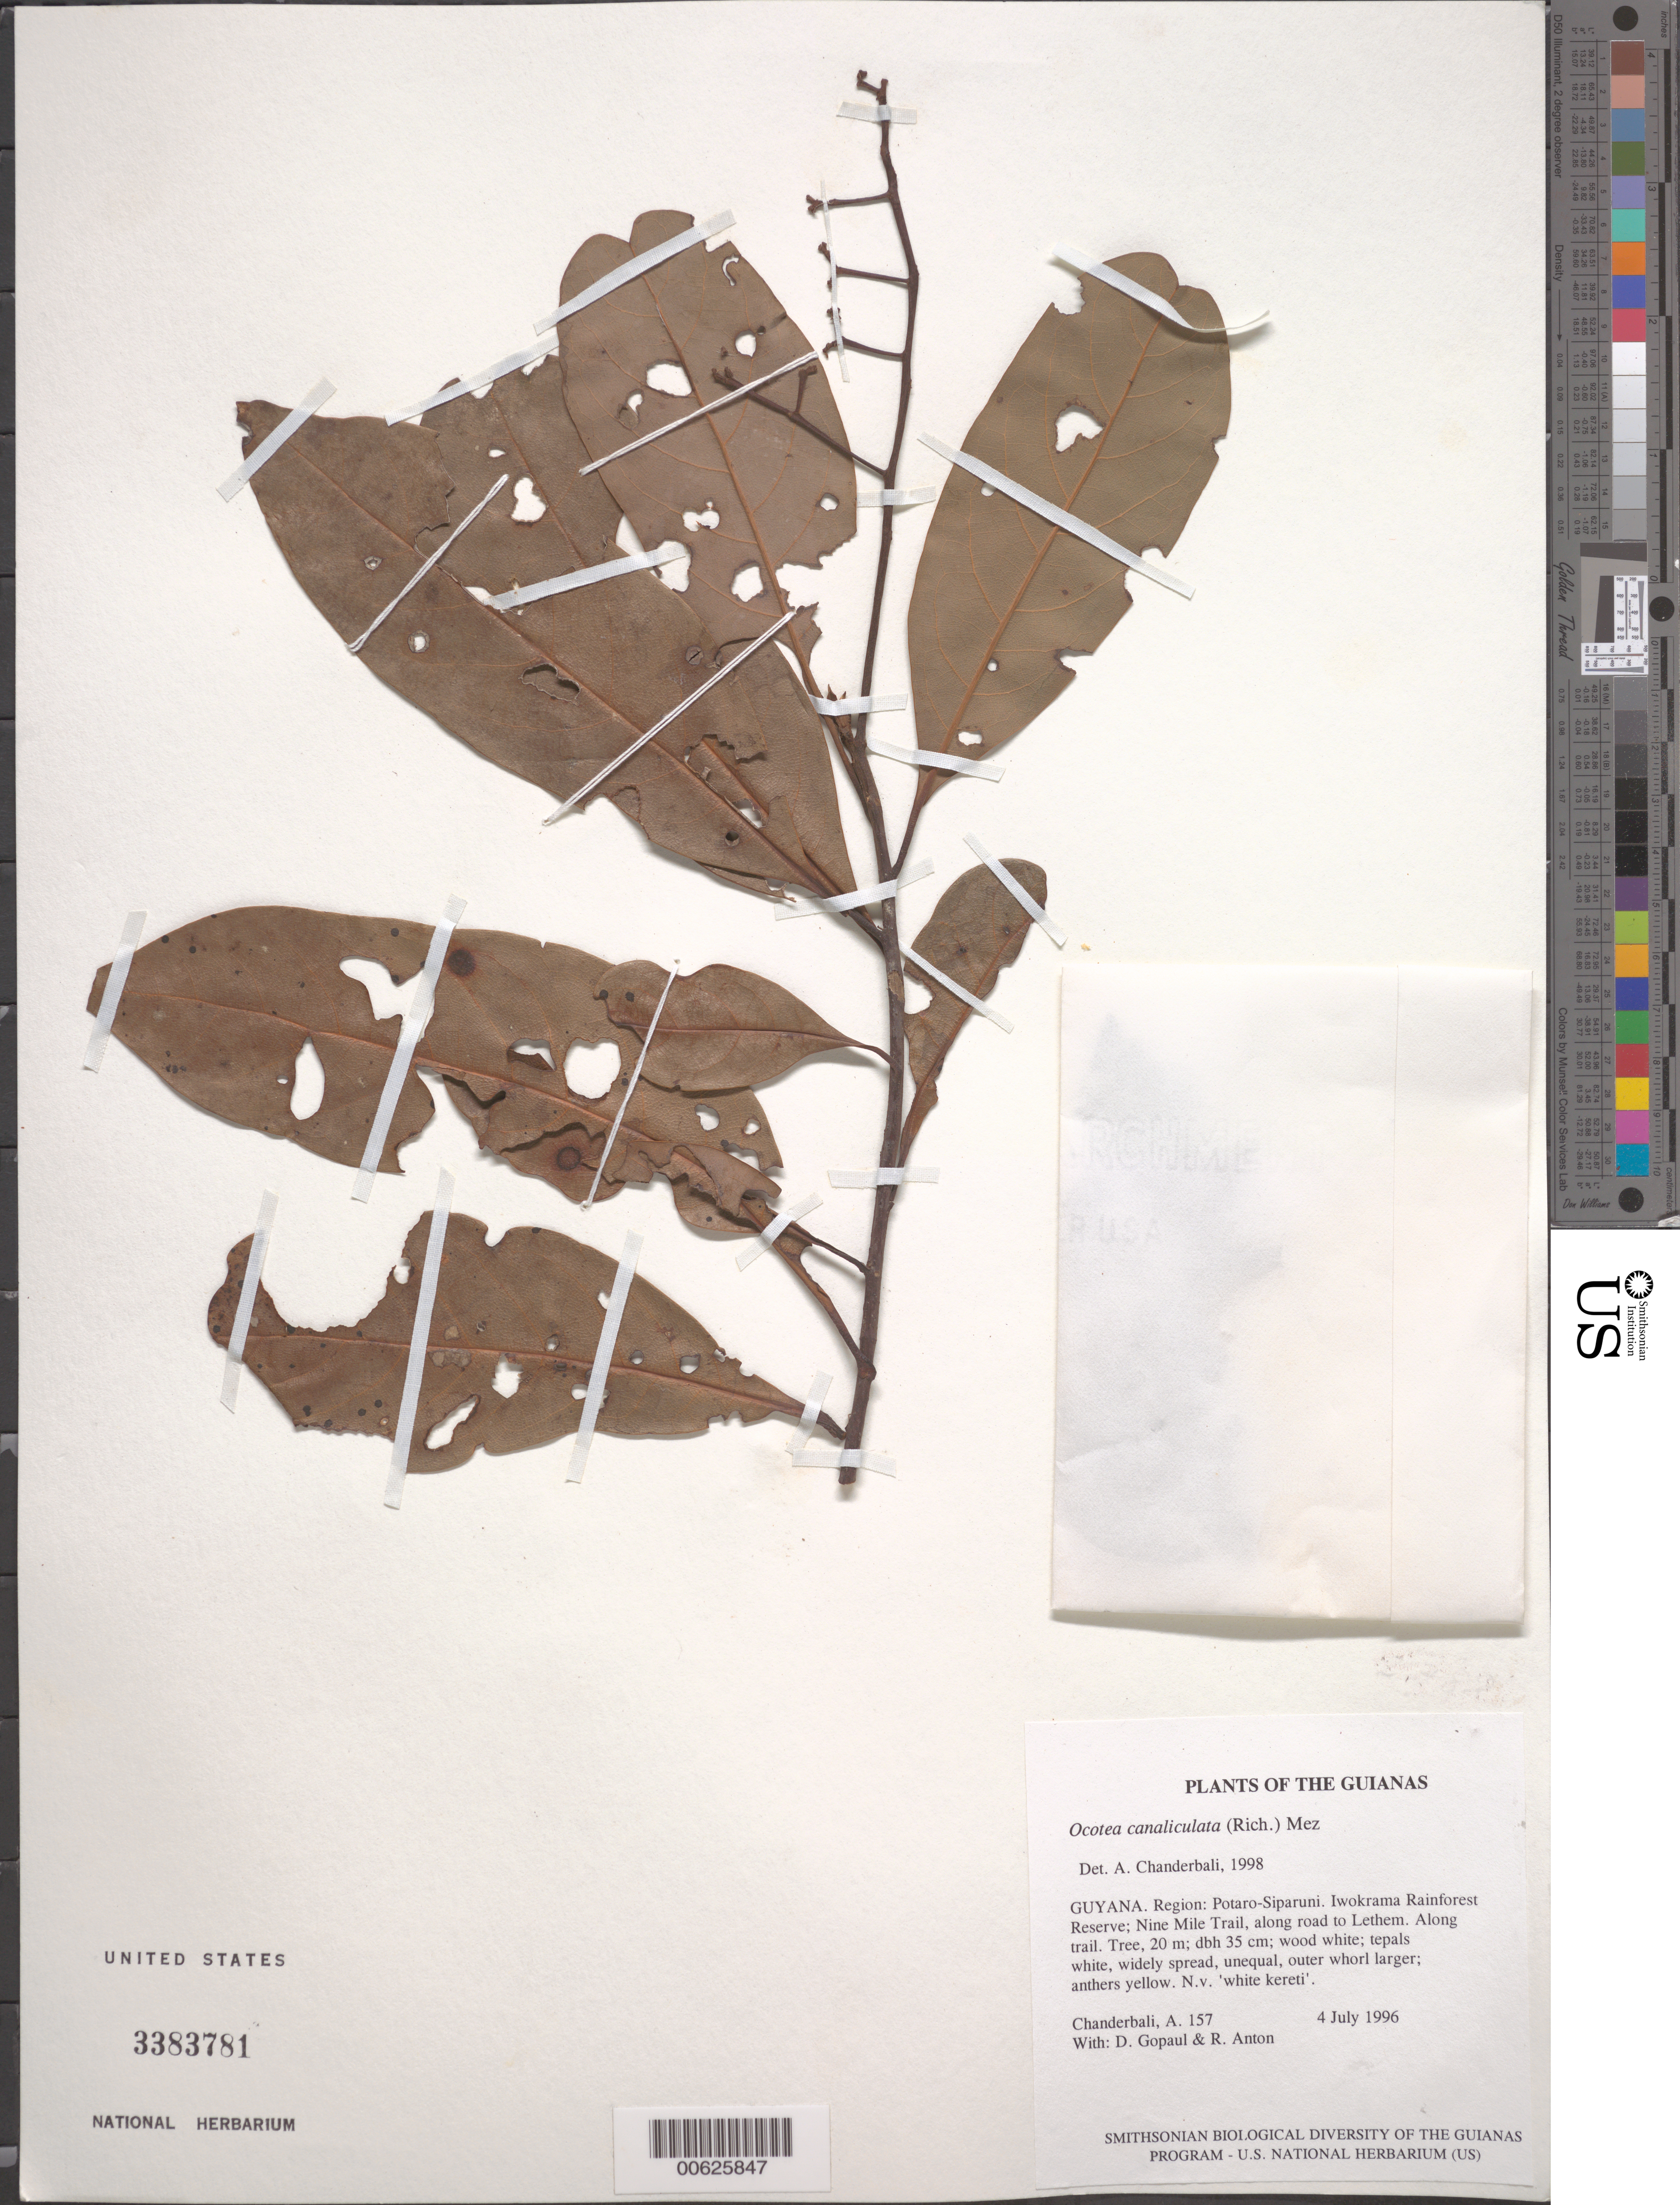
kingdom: Plantae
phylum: Tracheophyta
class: Magnoliopsida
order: Laurales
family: Lauraceae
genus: Ocotea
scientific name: Ocotea canaliculata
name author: (Rich.) Mez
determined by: Chanderbali, Andre Shashi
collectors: A. S. Chanderbali, D. Gopaul & R. Anton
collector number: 157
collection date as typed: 4 July 1996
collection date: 1996-07-04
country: Guyana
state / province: Potaro-Siparuni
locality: Iwokrama Rainforest Reserve; Nine Mile Trail, along road to Lethem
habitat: Along trail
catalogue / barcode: US 3383781